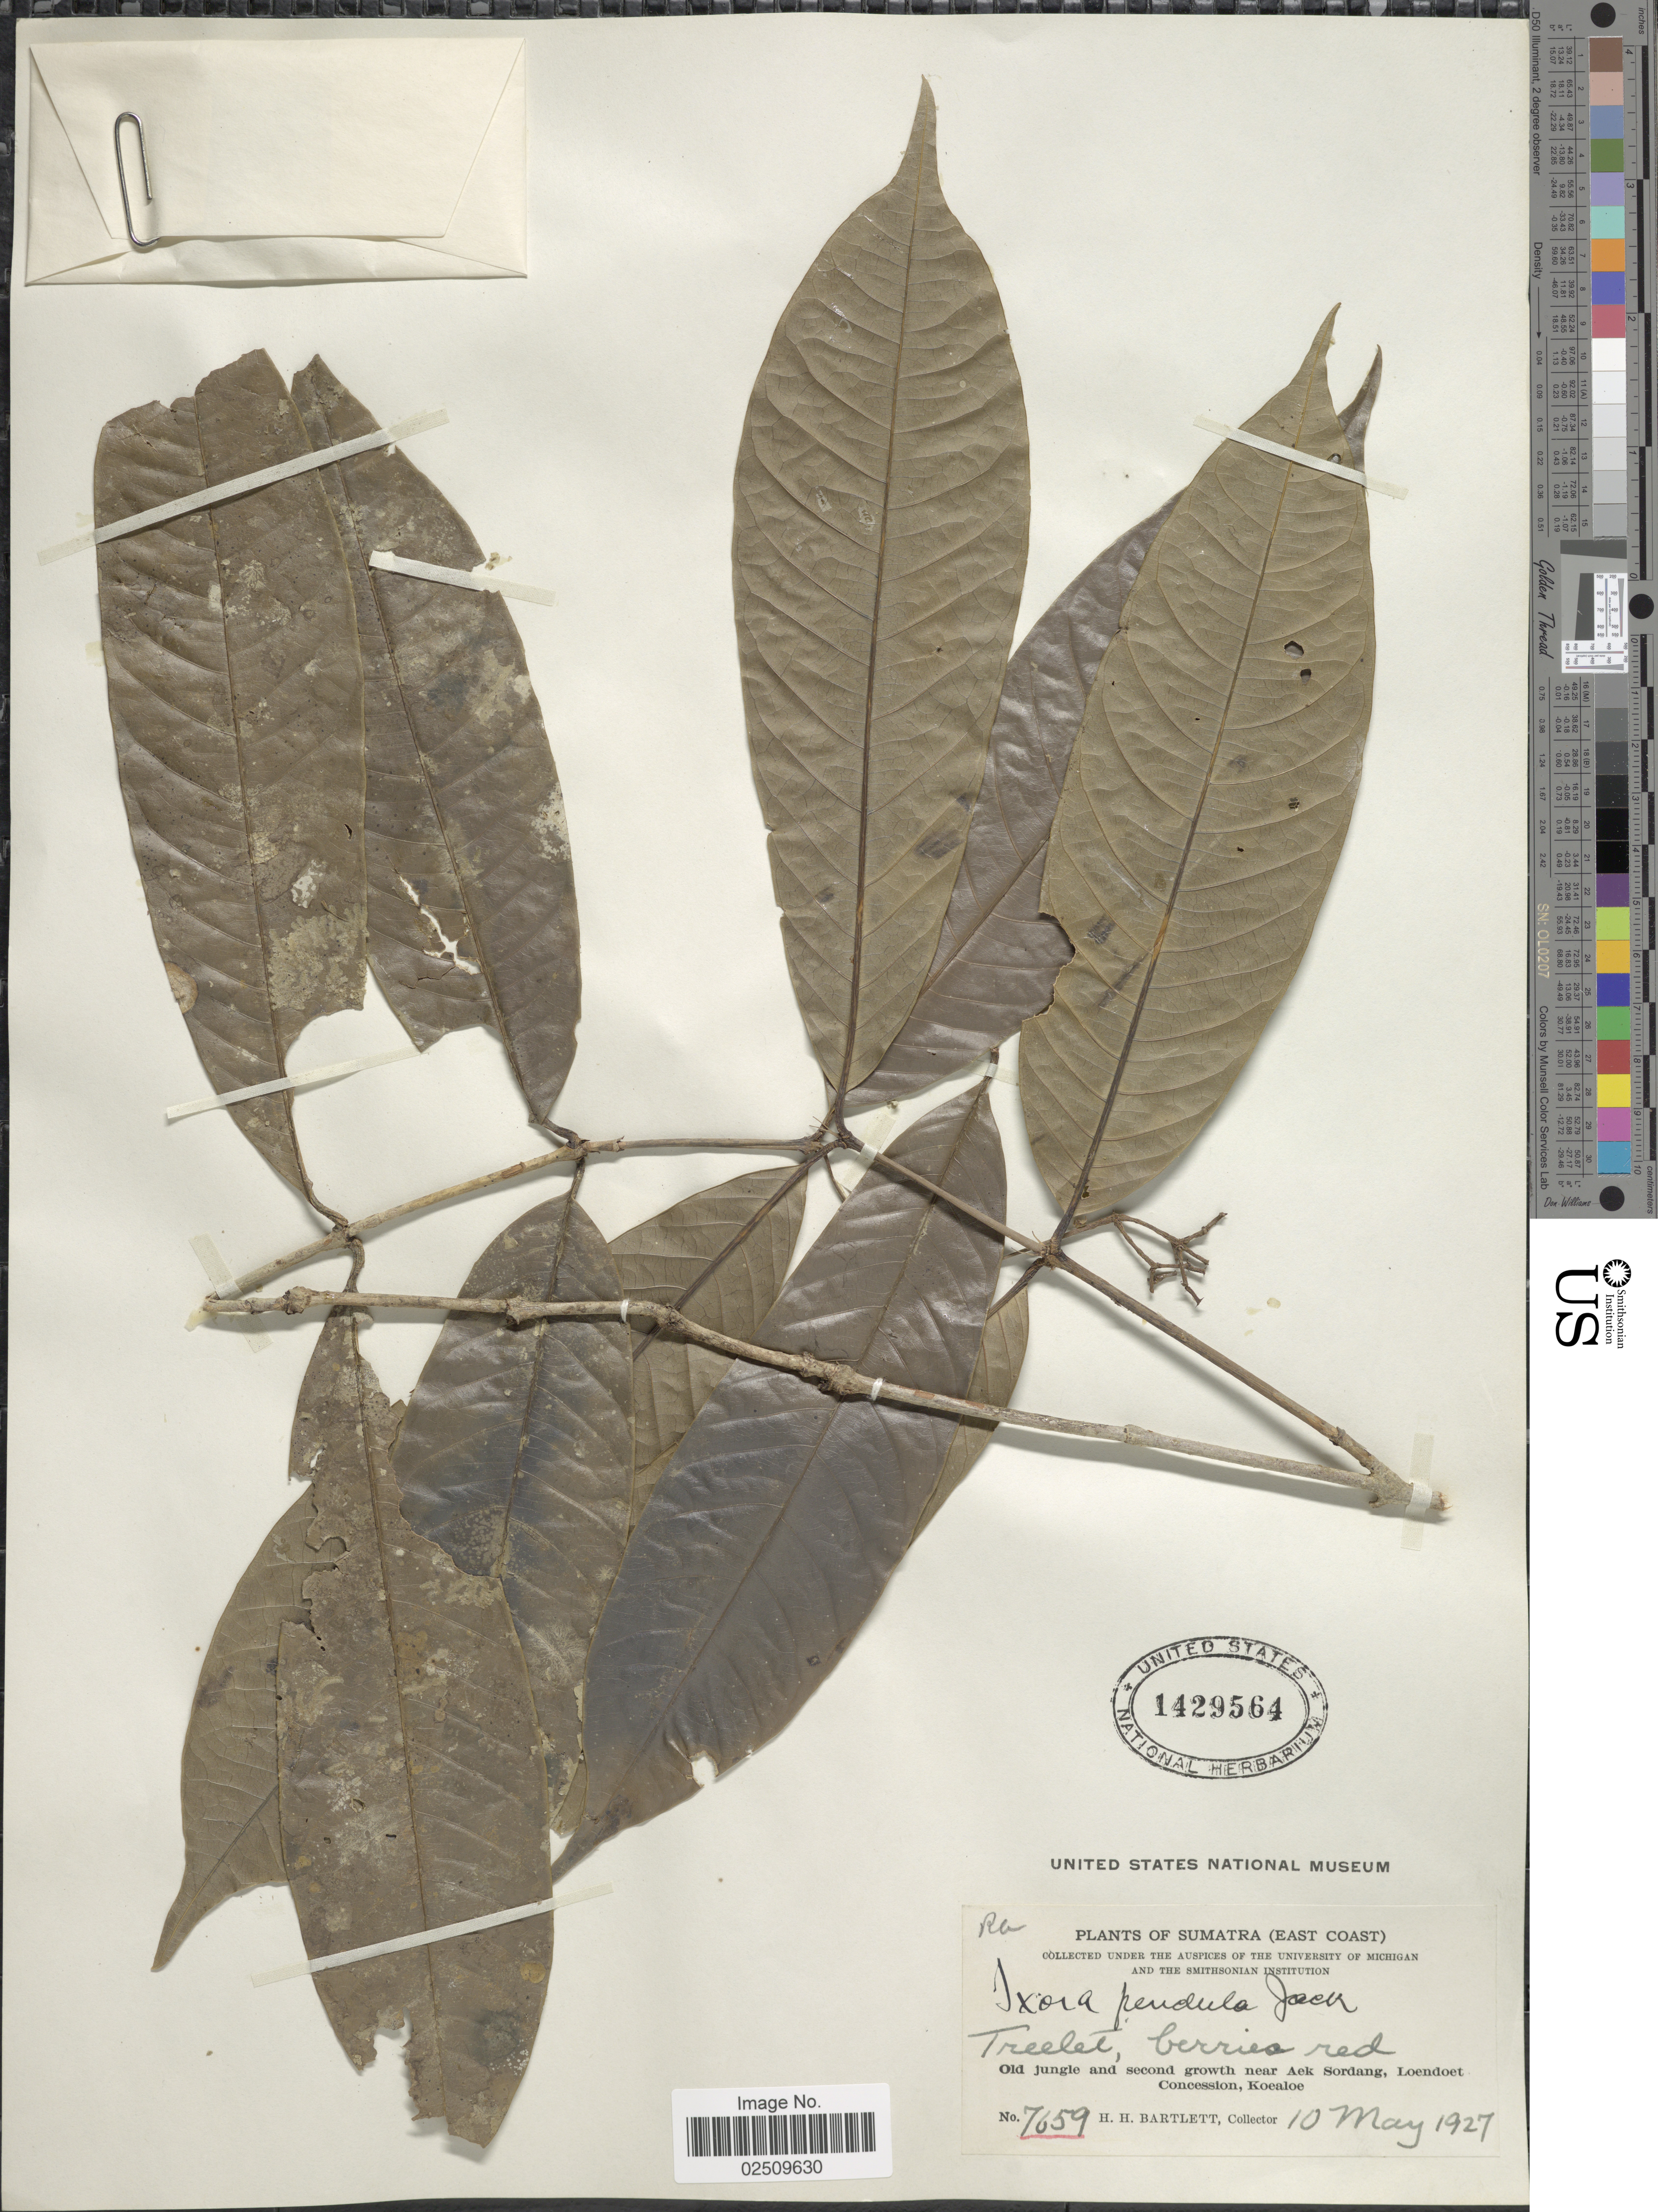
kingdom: Plantae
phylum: Tracheophyta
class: Magnoliopsida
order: Gentianales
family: Rubiaceae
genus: Ixora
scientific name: Ixora pendula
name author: Jack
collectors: H. H. Bartlett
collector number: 7659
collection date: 1927-05-10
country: Indonesia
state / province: Sumatra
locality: (East Coast) Old jungle and second growth near Aek Sordang, Loendoet Concession, Koealoe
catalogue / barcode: US 1429564